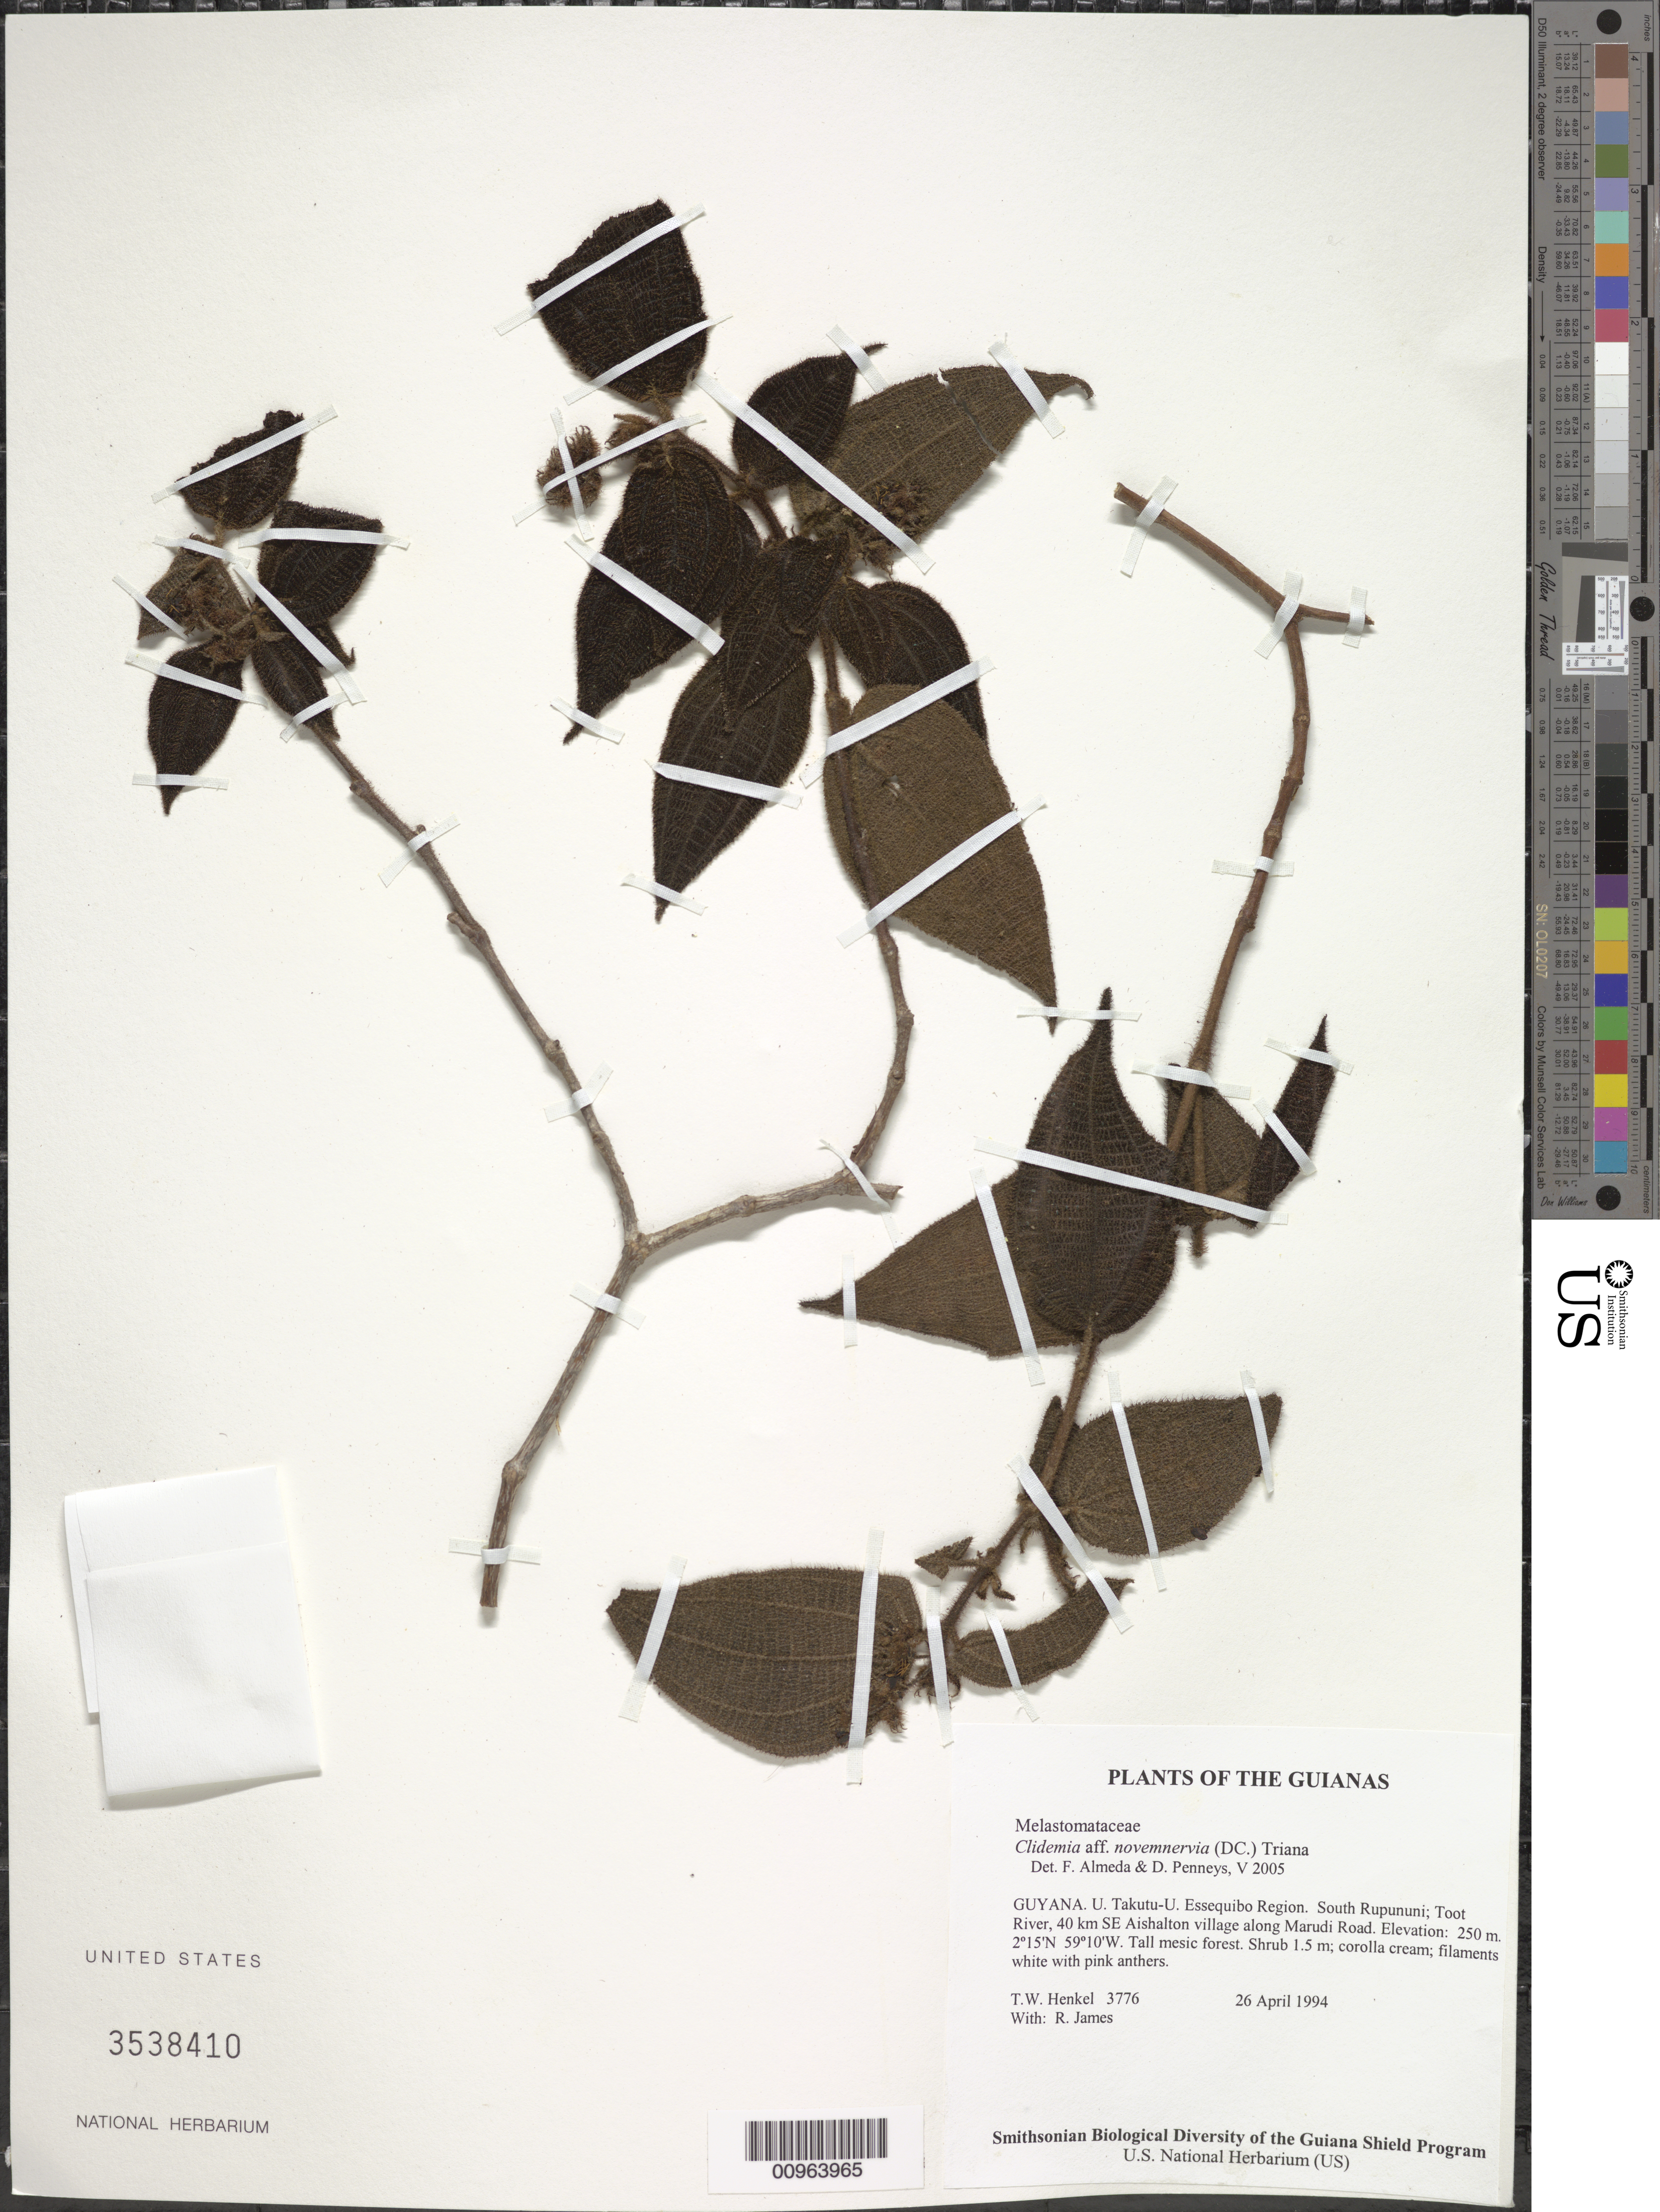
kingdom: Plantae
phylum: Tracheophyta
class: Magnoliopsida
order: Myrtales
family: Melastomataceae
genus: Clidemia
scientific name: Clidemia novemnervia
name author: (DC.) Triana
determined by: Almeda, F.; Penneys, D. S.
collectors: T. Henkel & R. James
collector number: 3776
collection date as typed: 26 April 1994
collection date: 1994-04-26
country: Guyana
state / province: U. Takutu-U. Essequibo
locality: South Rupununi; Toot River, 40 km SE Aishalton village along Marudi Road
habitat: Tall mesic forest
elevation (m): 250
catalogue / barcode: US 3538410